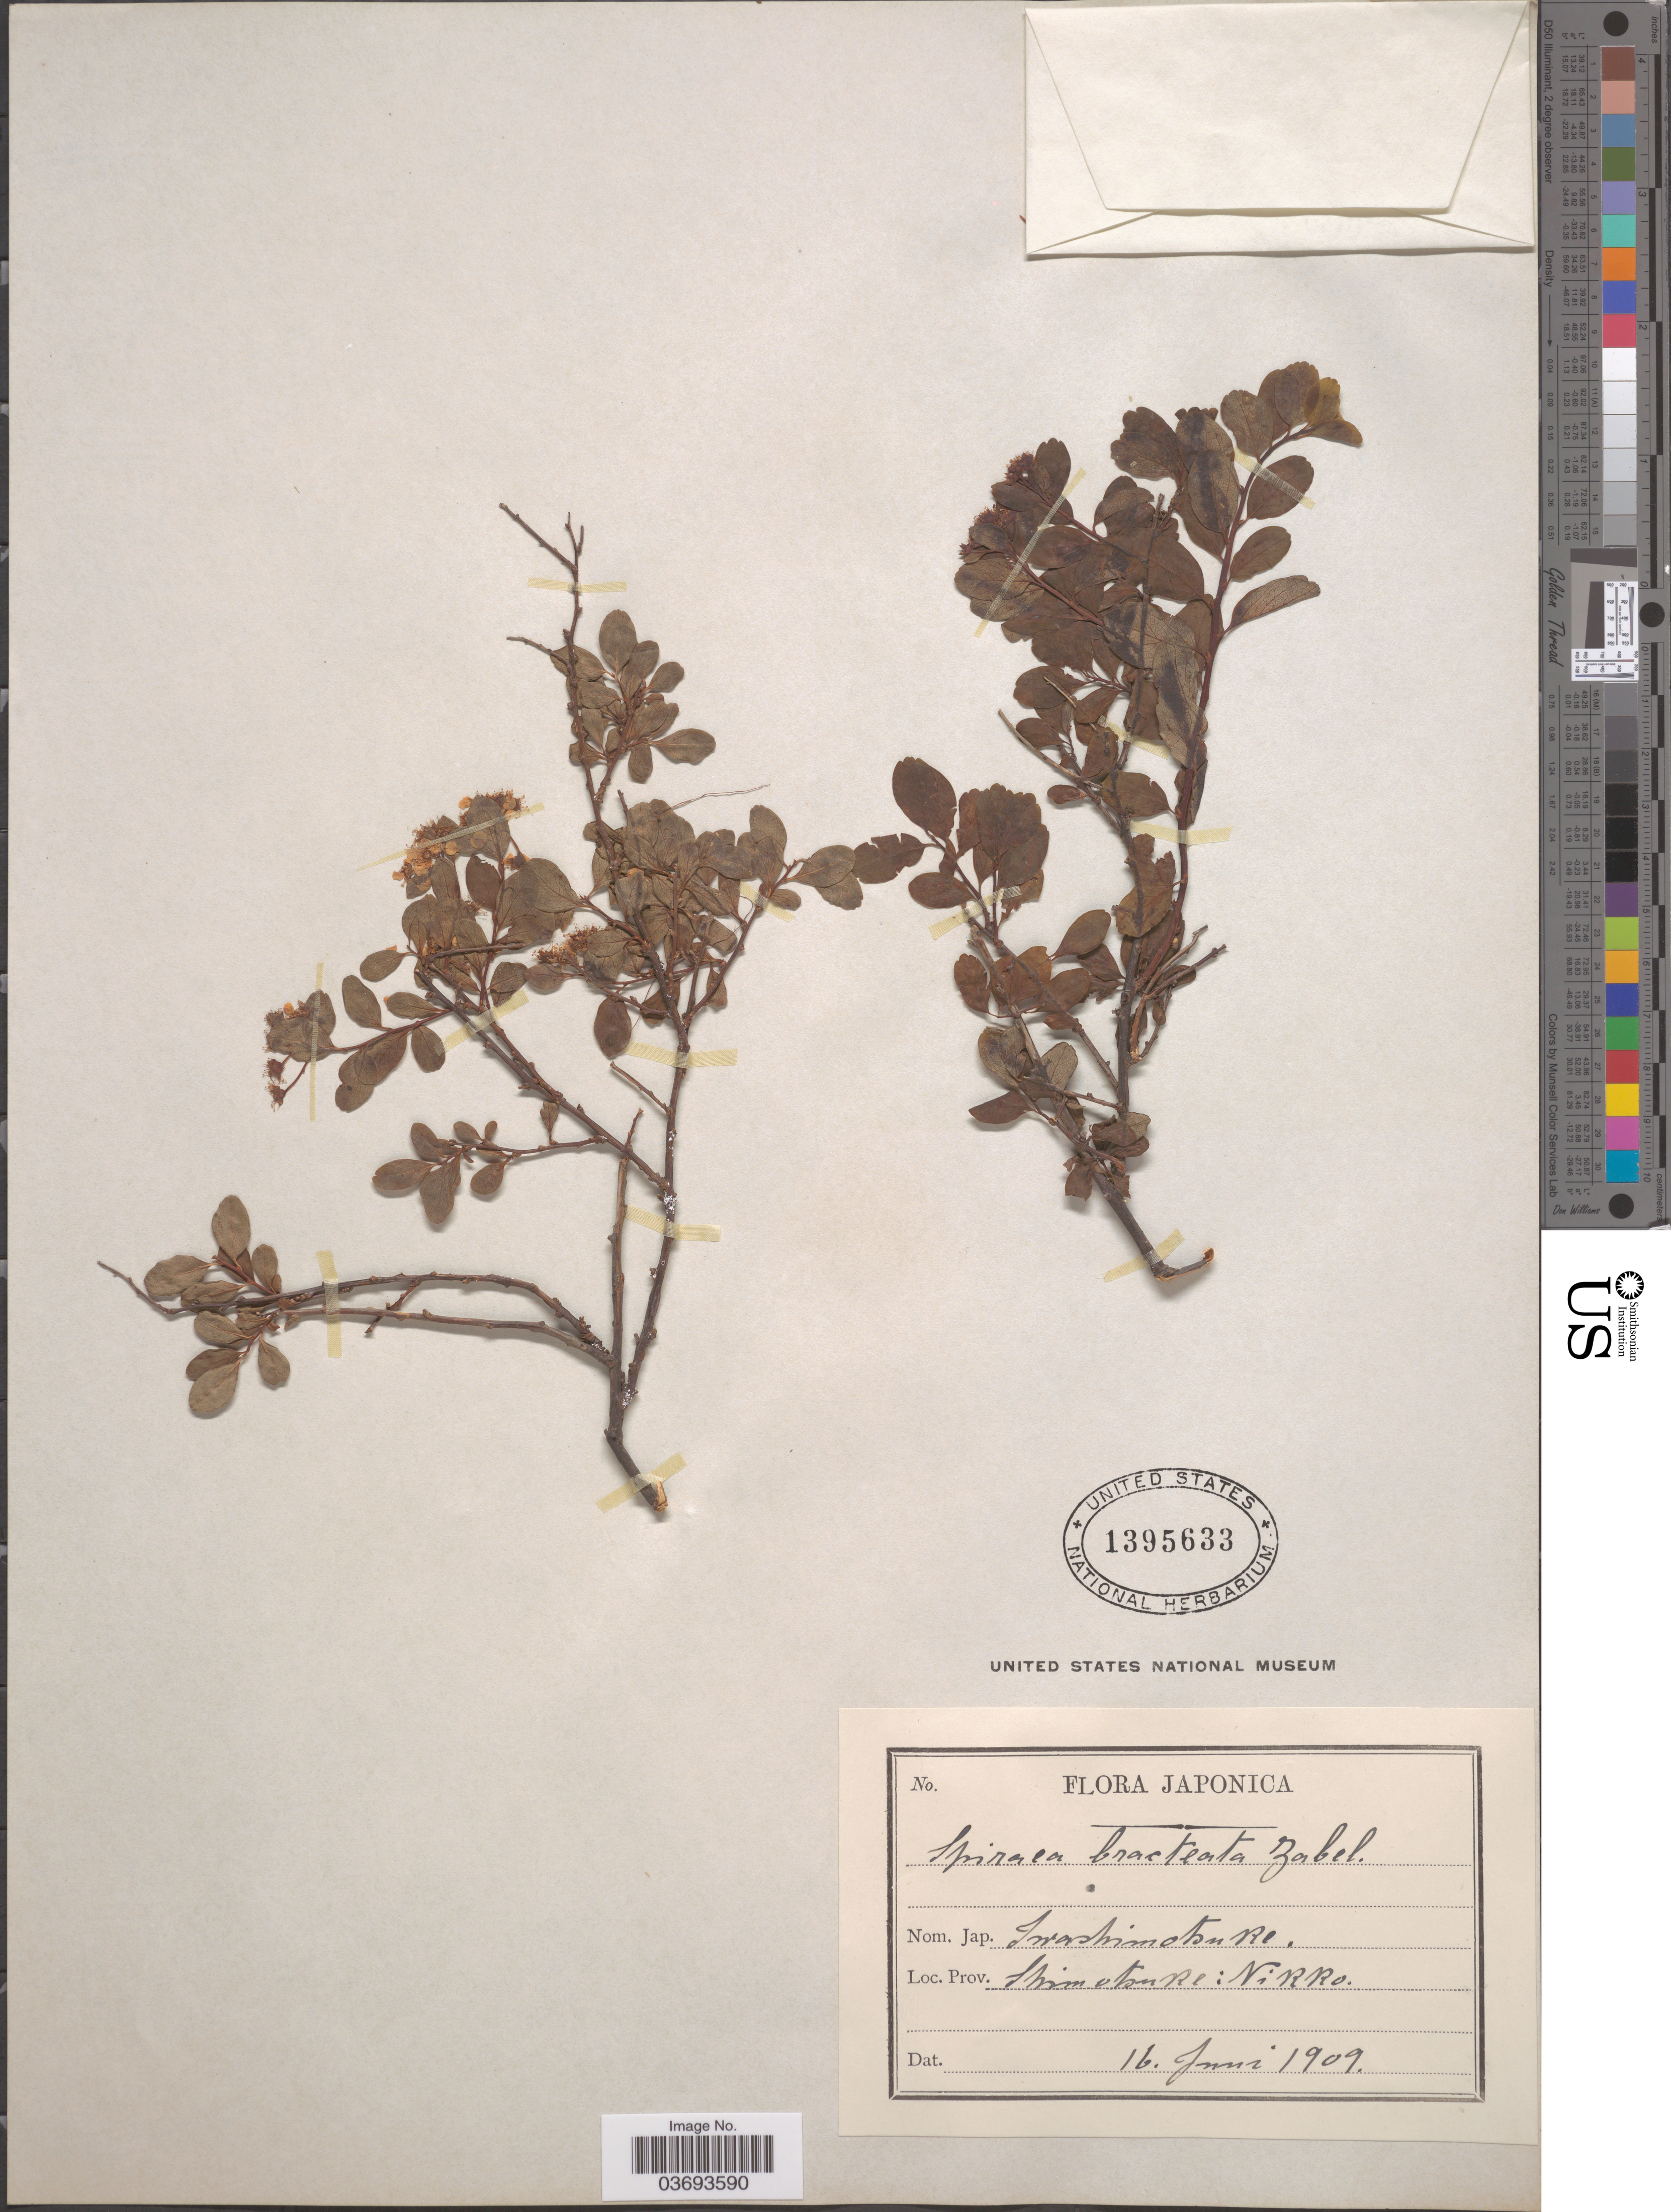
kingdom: Plantae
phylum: Tracheophyta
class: Magnoliopsida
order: Rosales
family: Rosaceae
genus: Spiraea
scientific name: Spiraea nipponica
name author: Maxim.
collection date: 1909-06-16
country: Japan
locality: Shimotsuke: Nikko.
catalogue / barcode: US 1395633